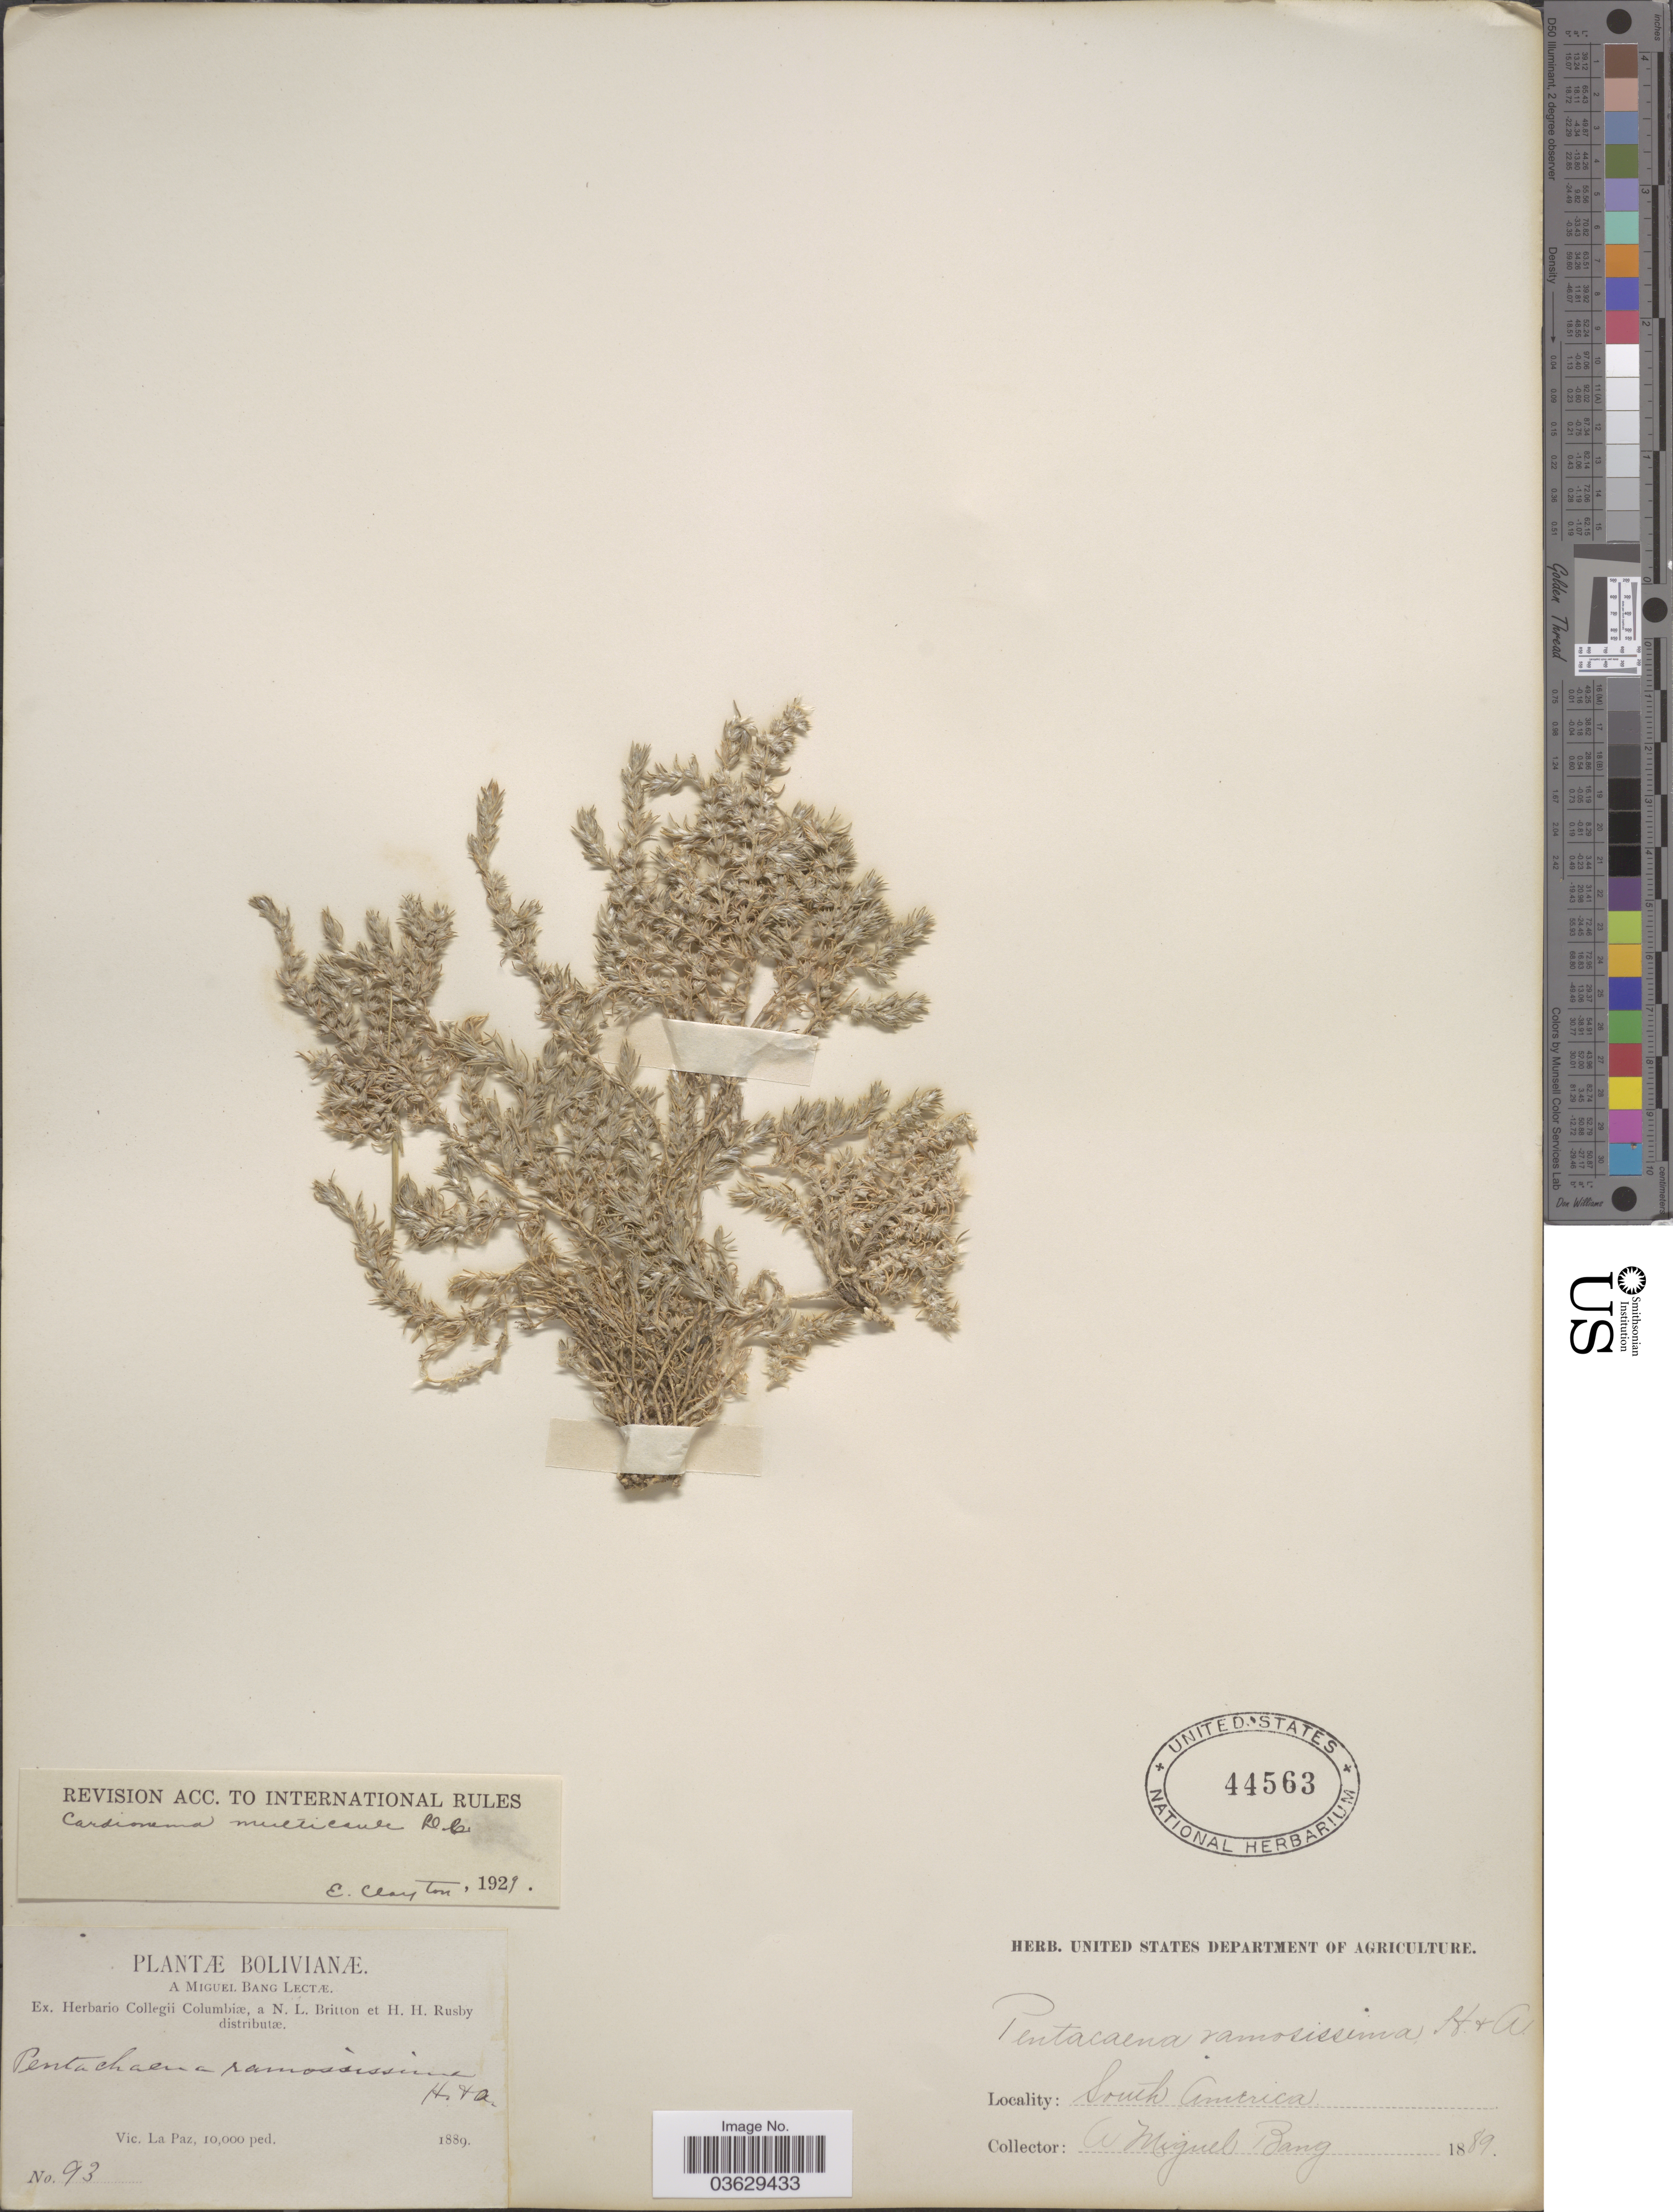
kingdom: Plantae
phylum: Tracheophyta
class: Magnoliopsida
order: Caryophyllales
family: Caryophyllaceae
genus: Cardionema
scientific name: Cardionema ramosissimum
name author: (Weinm.) A. Nelson & J.F. Macbr.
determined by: U.S. National Herbarium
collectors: M. Bang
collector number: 93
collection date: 1889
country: Bolivia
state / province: La Paz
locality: Vic. La Paz.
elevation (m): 3048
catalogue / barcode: US 44563